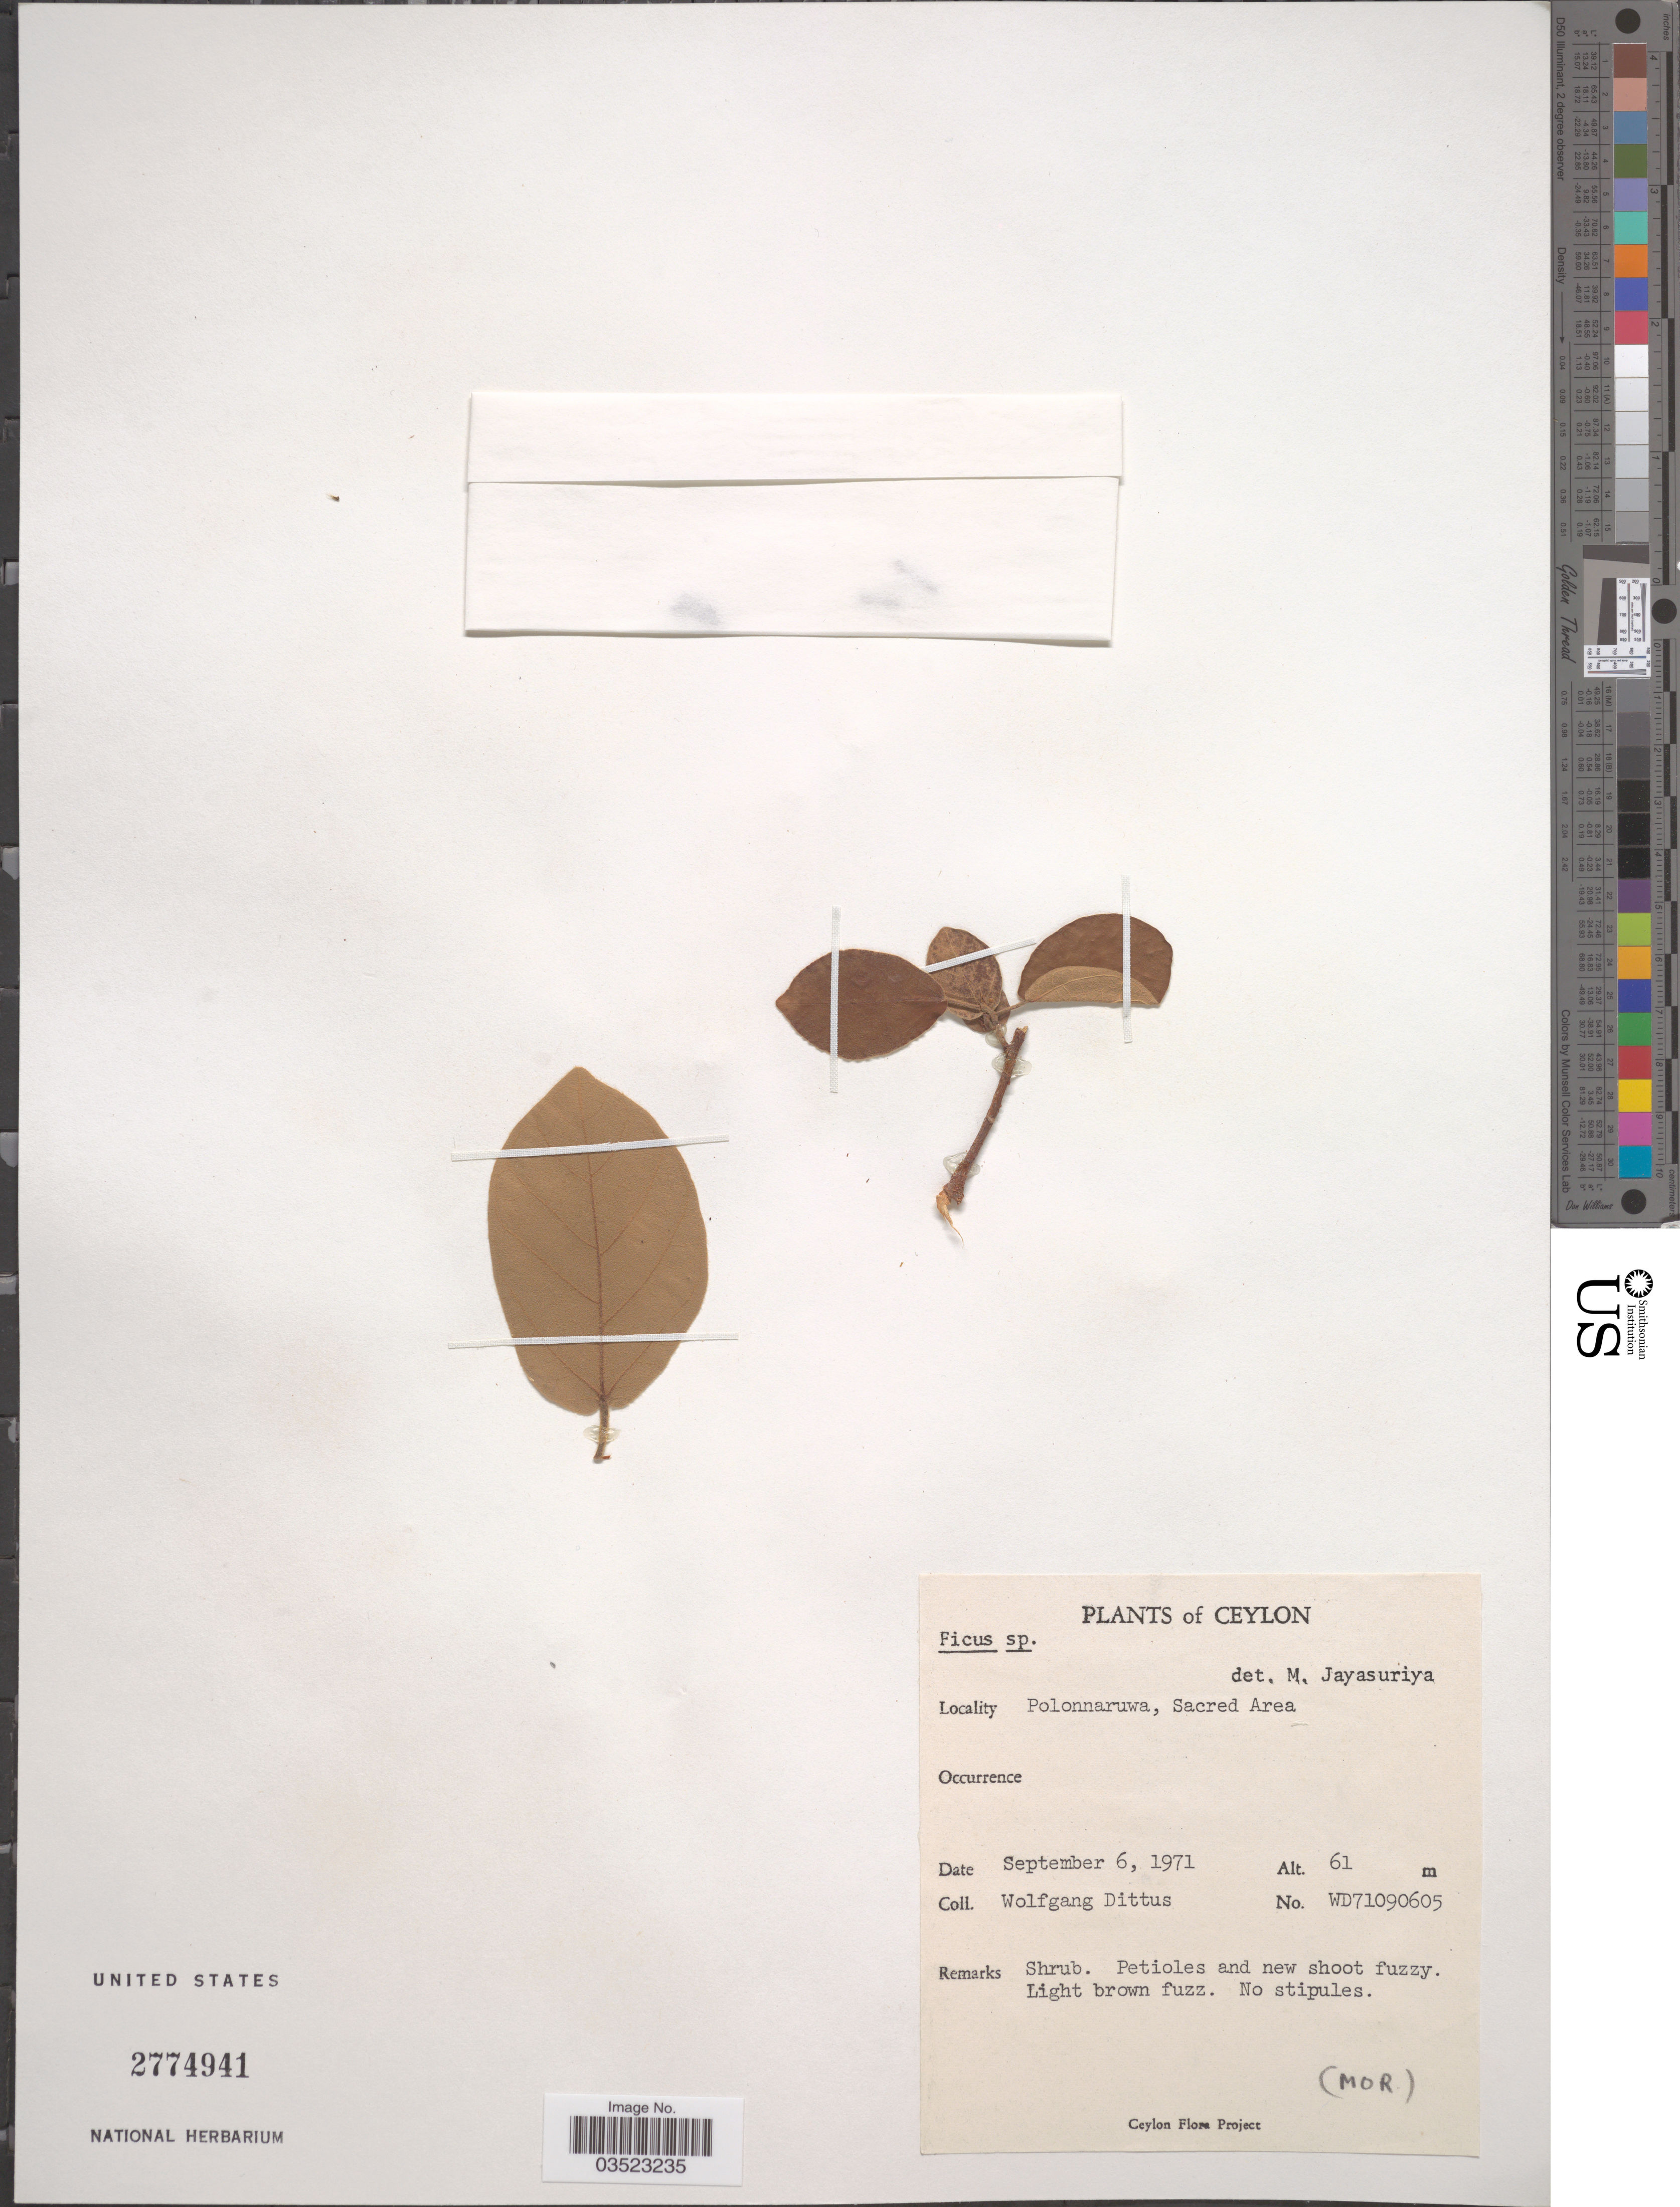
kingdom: Plantae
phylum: Tracheophyta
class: Magnoliopsida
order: Rosales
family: Moraceae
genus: Ficus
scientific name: Ficus sp.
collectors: W. Dittus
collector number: WD71090605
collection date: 1971-09-06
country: Sri Lanka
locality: Ceylon. Polonnaruwa, Sacred Area.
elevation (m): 61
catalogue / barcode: US 2774941